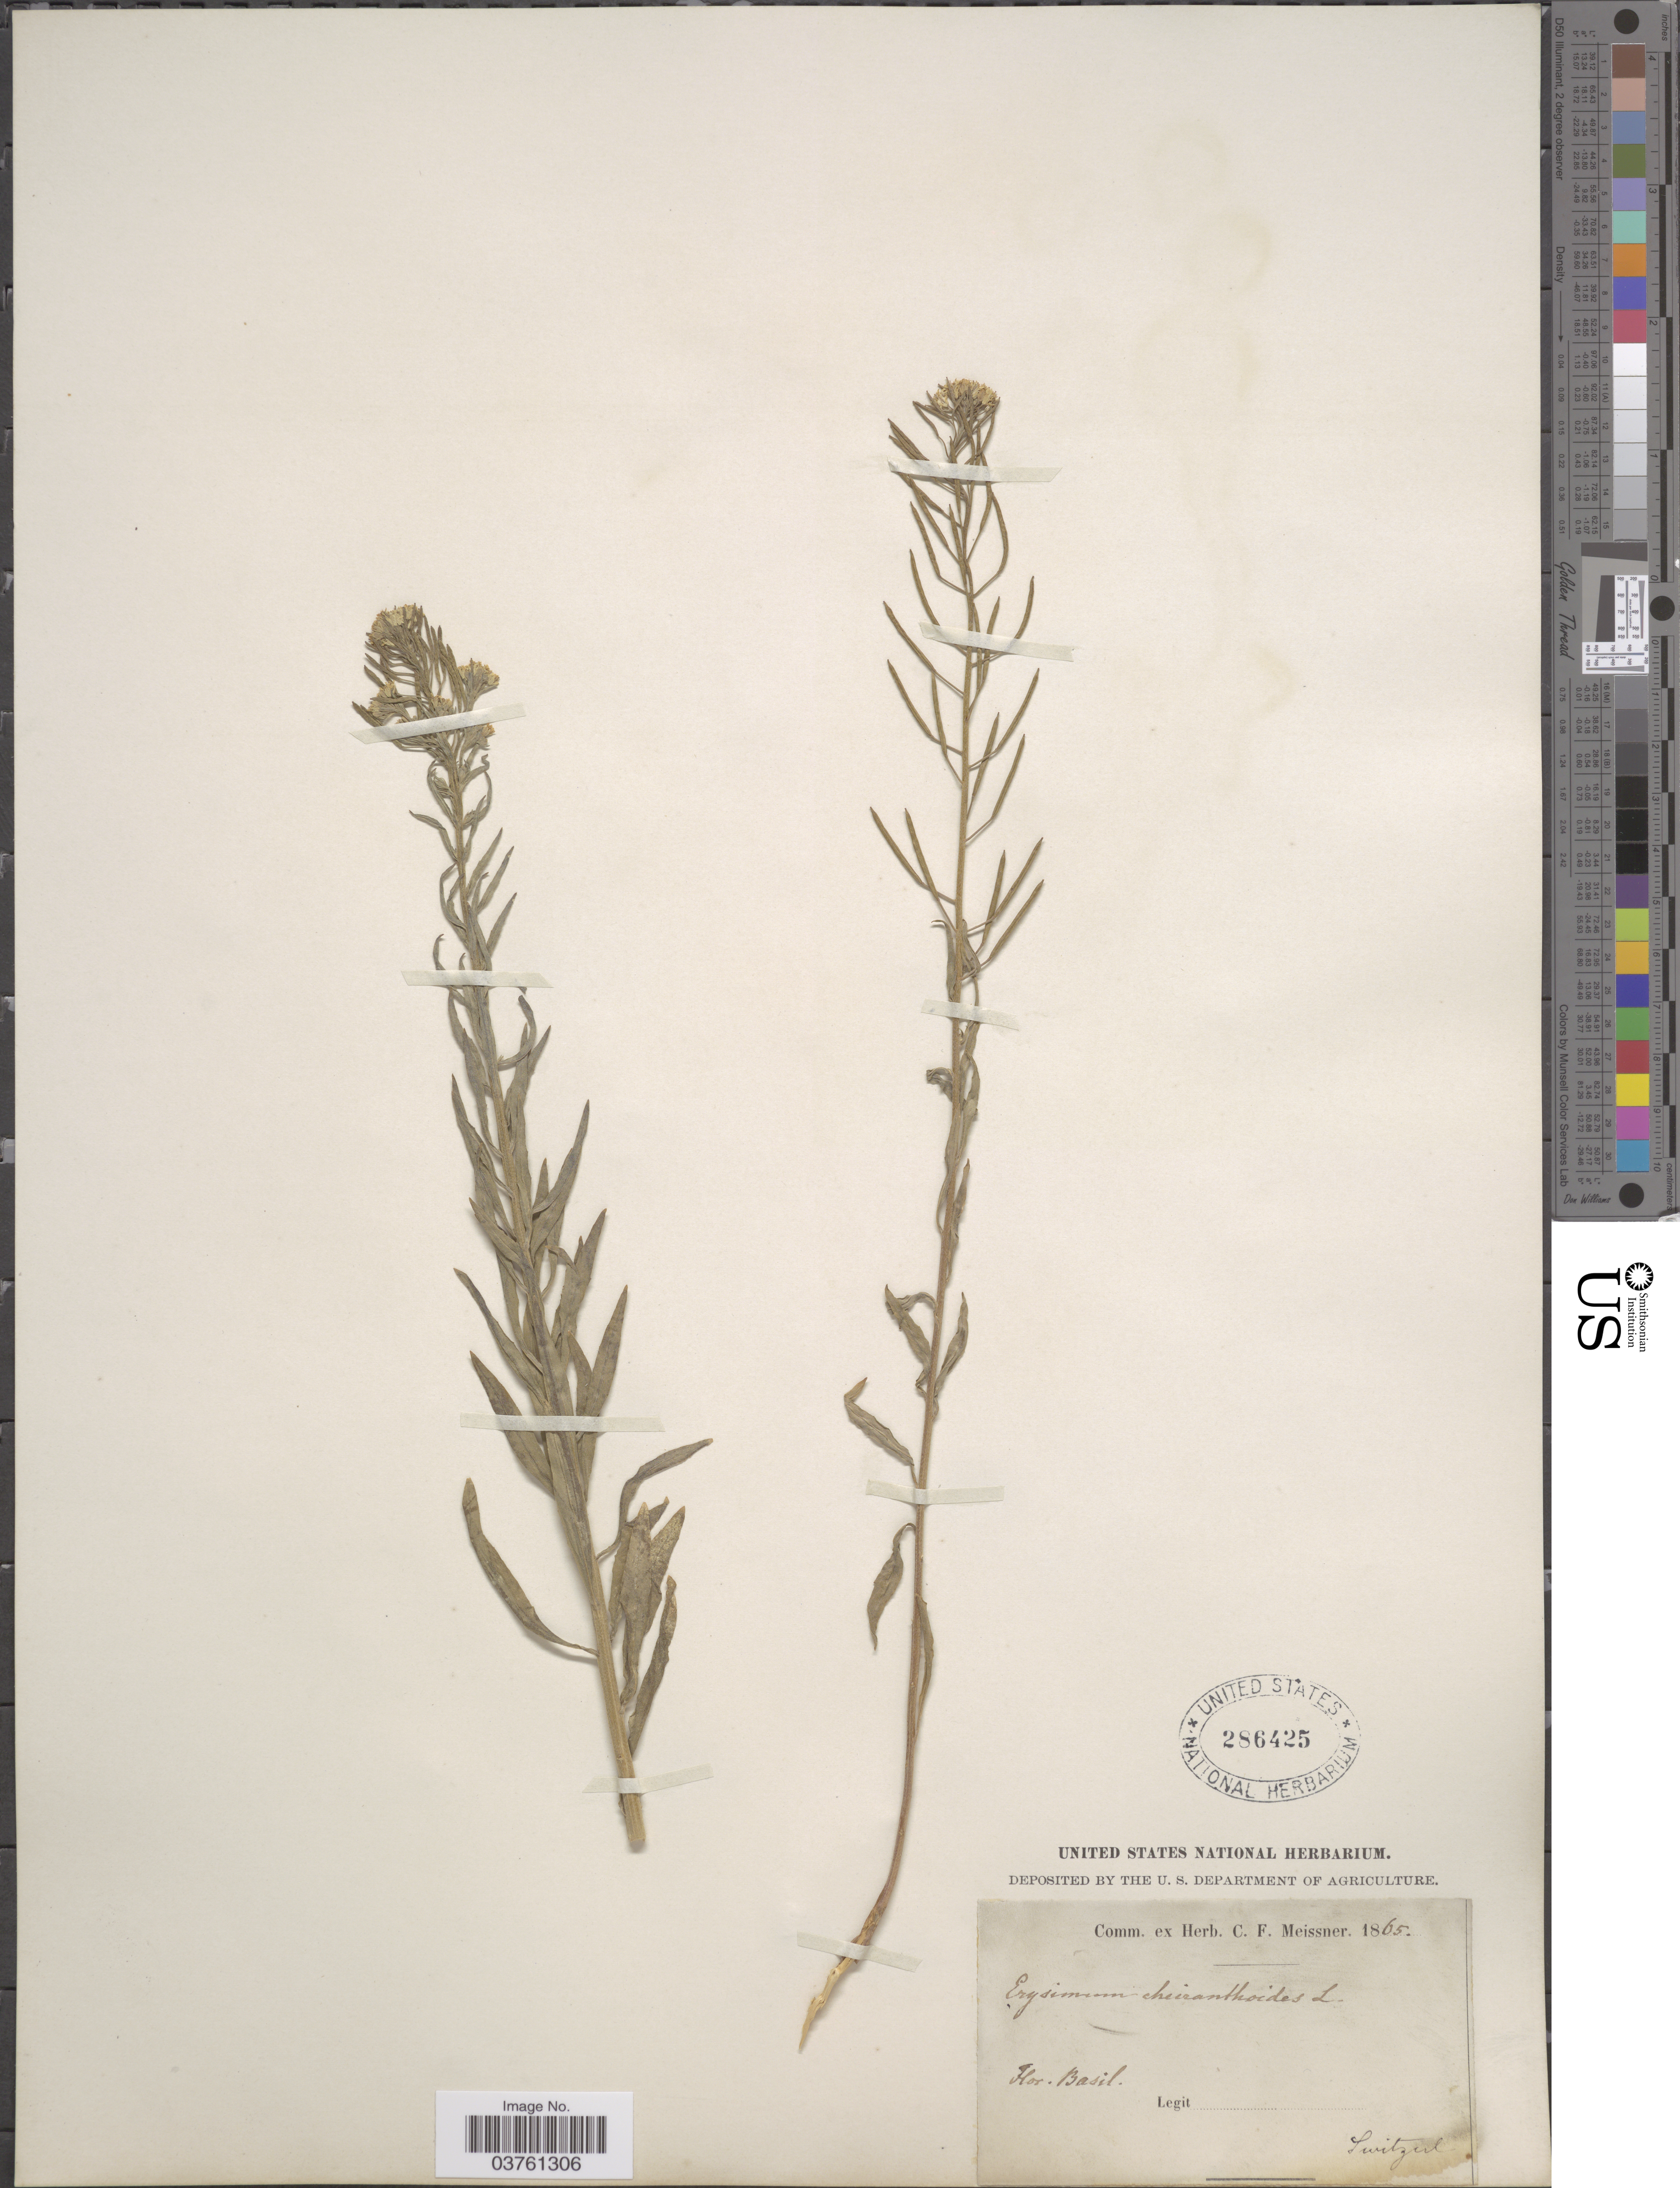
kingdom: Plantae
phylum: Tracheophyta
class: Magnoliopsida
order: Brassicales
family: Brassicaceae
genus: Erysimum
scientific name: Erysimum cheiranthoides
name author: L.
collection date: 1865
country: Switzerland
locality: Basil.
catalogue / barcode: US 286425